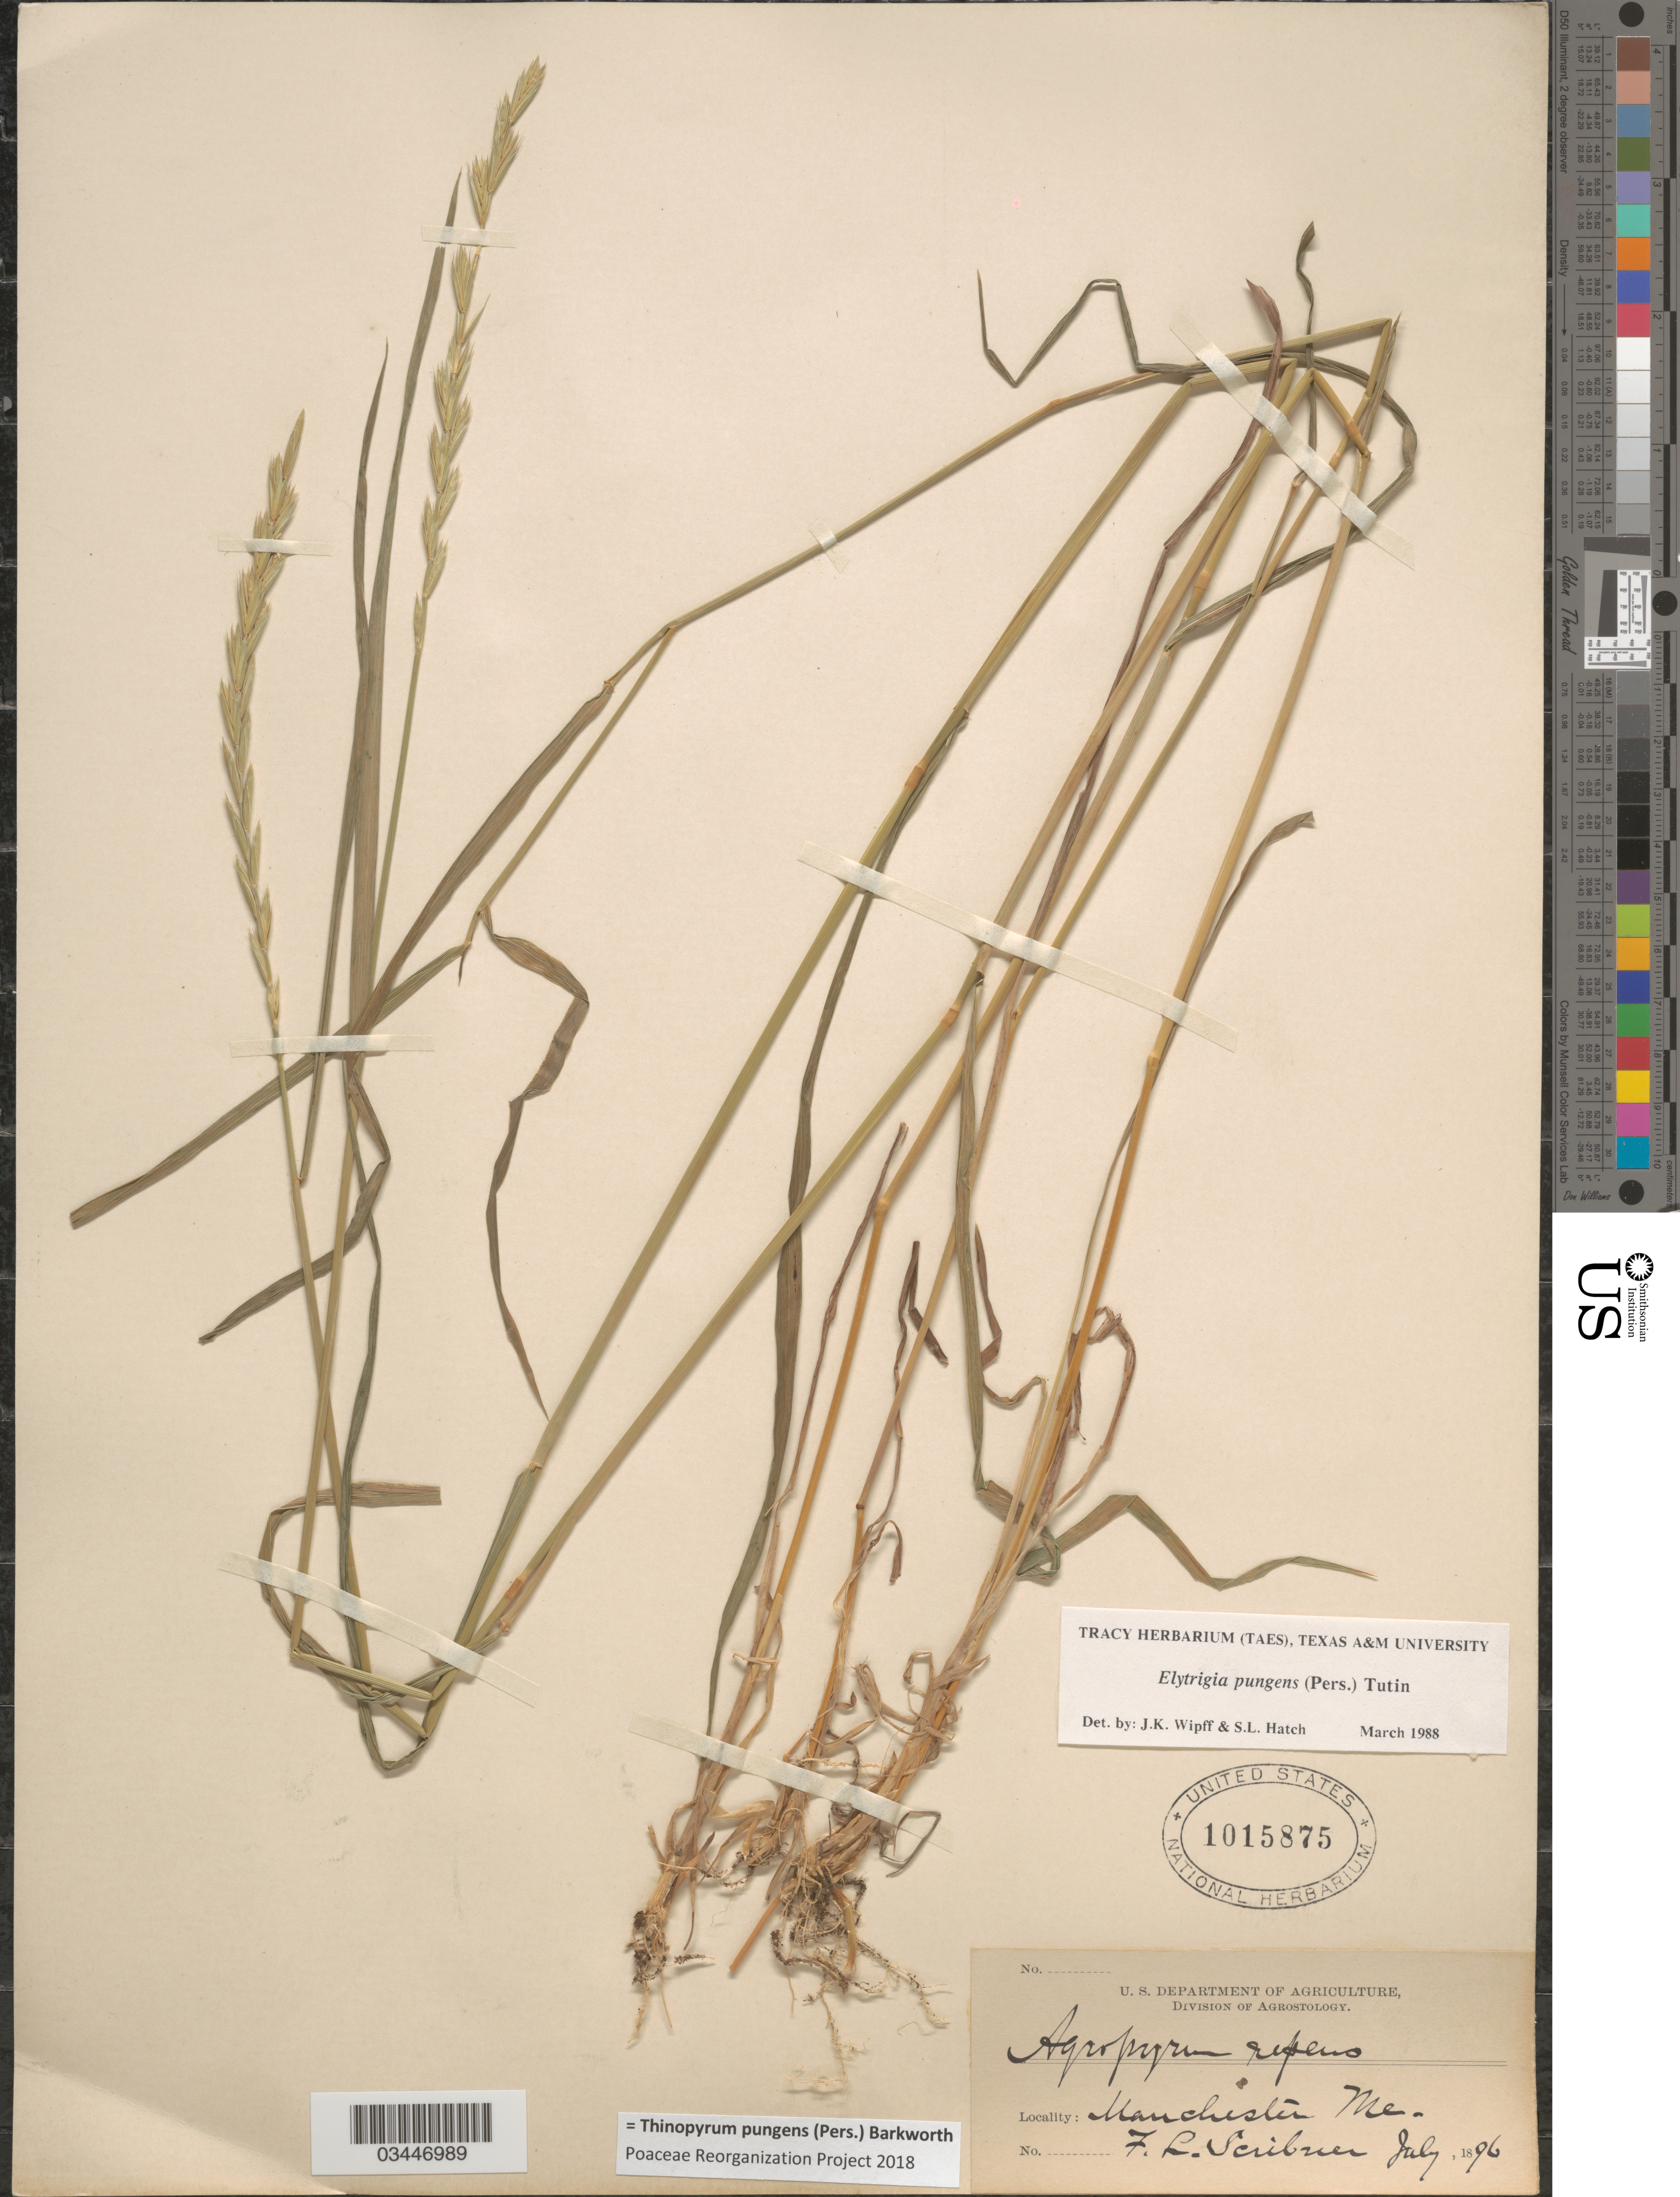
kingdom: Plantae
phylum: Tracheophyta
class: Liliopsida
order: Poales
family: Poaceae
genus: Thinopyrum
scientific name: Thinopyrum pungens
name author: (Pers.) Barkworth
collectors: F. L. Scribner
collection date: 1896-07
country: United States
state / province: Maine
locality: Manchester.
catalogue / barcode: US 1015875